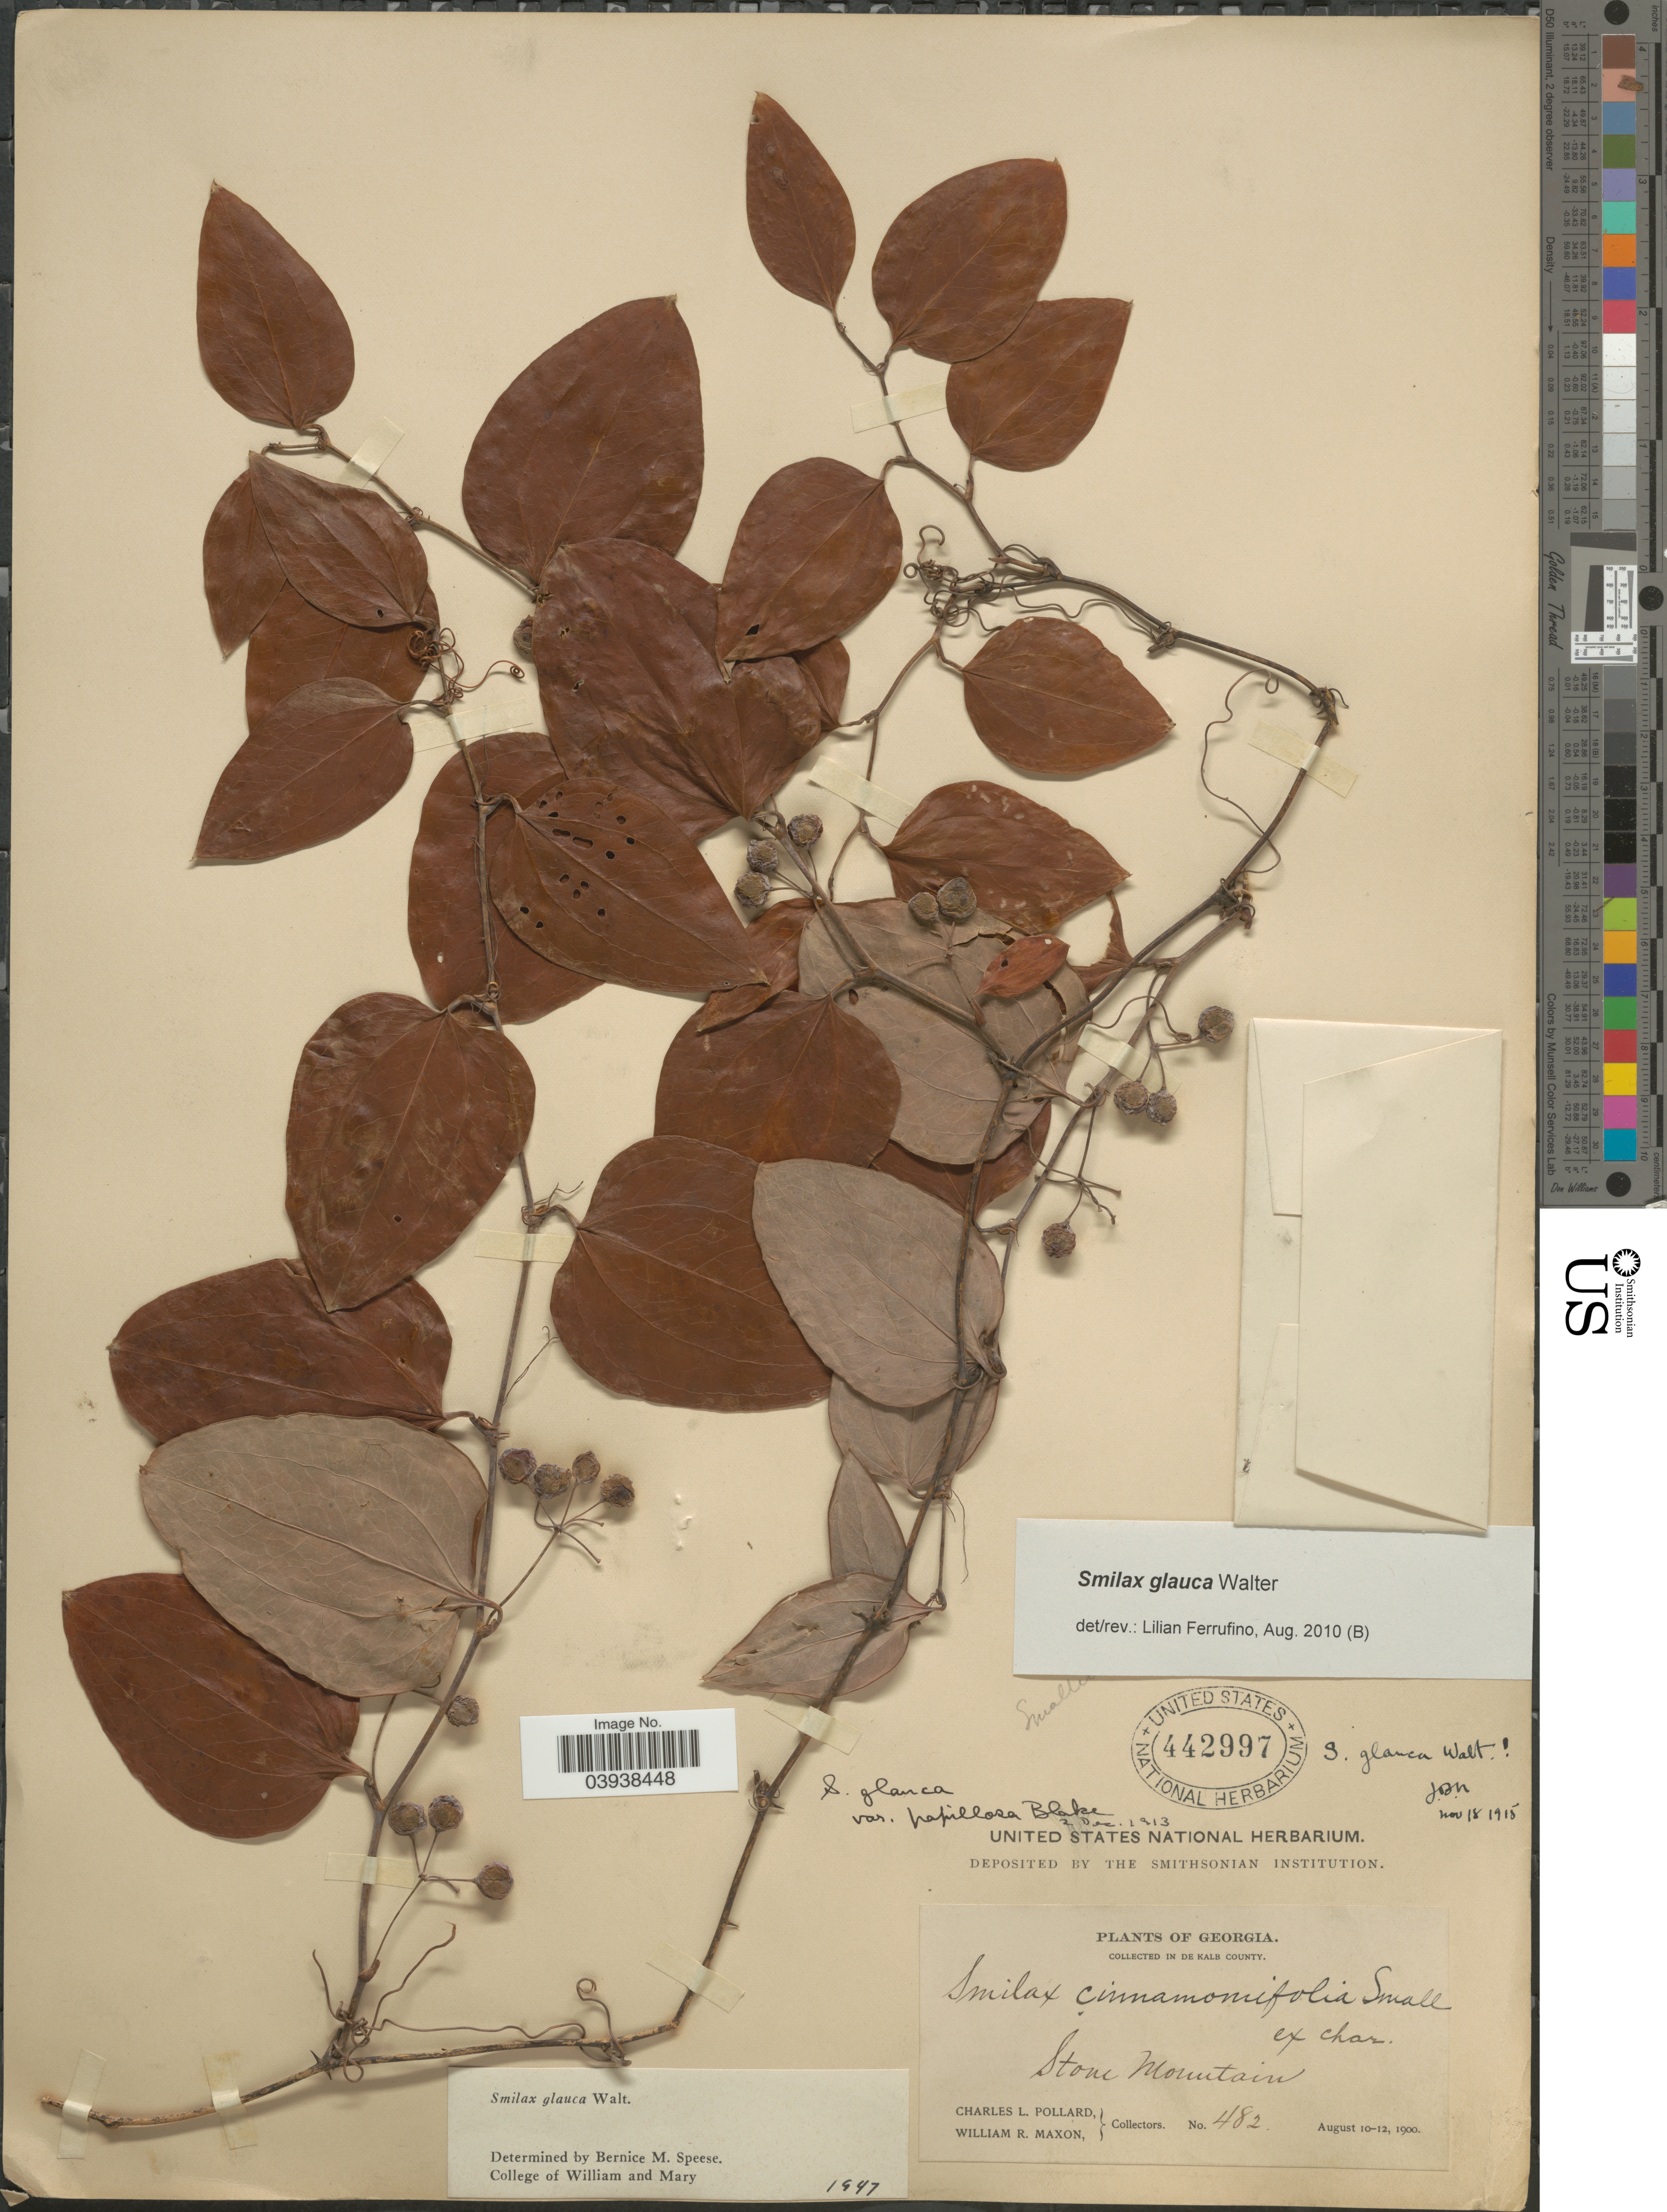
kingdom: Plantae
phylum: Tracheophyta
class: Liliopsida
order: Liliales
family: Smilacaceae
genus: Smilax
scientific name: Smilax glauca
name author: Walter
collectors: C. L. Pollard & W. R. Maxon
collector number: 482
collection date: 1900-08-10/1900-08-12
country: United States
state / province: Georgia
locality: In de Kalb County. Stone Mountain.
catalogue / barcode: US 442997